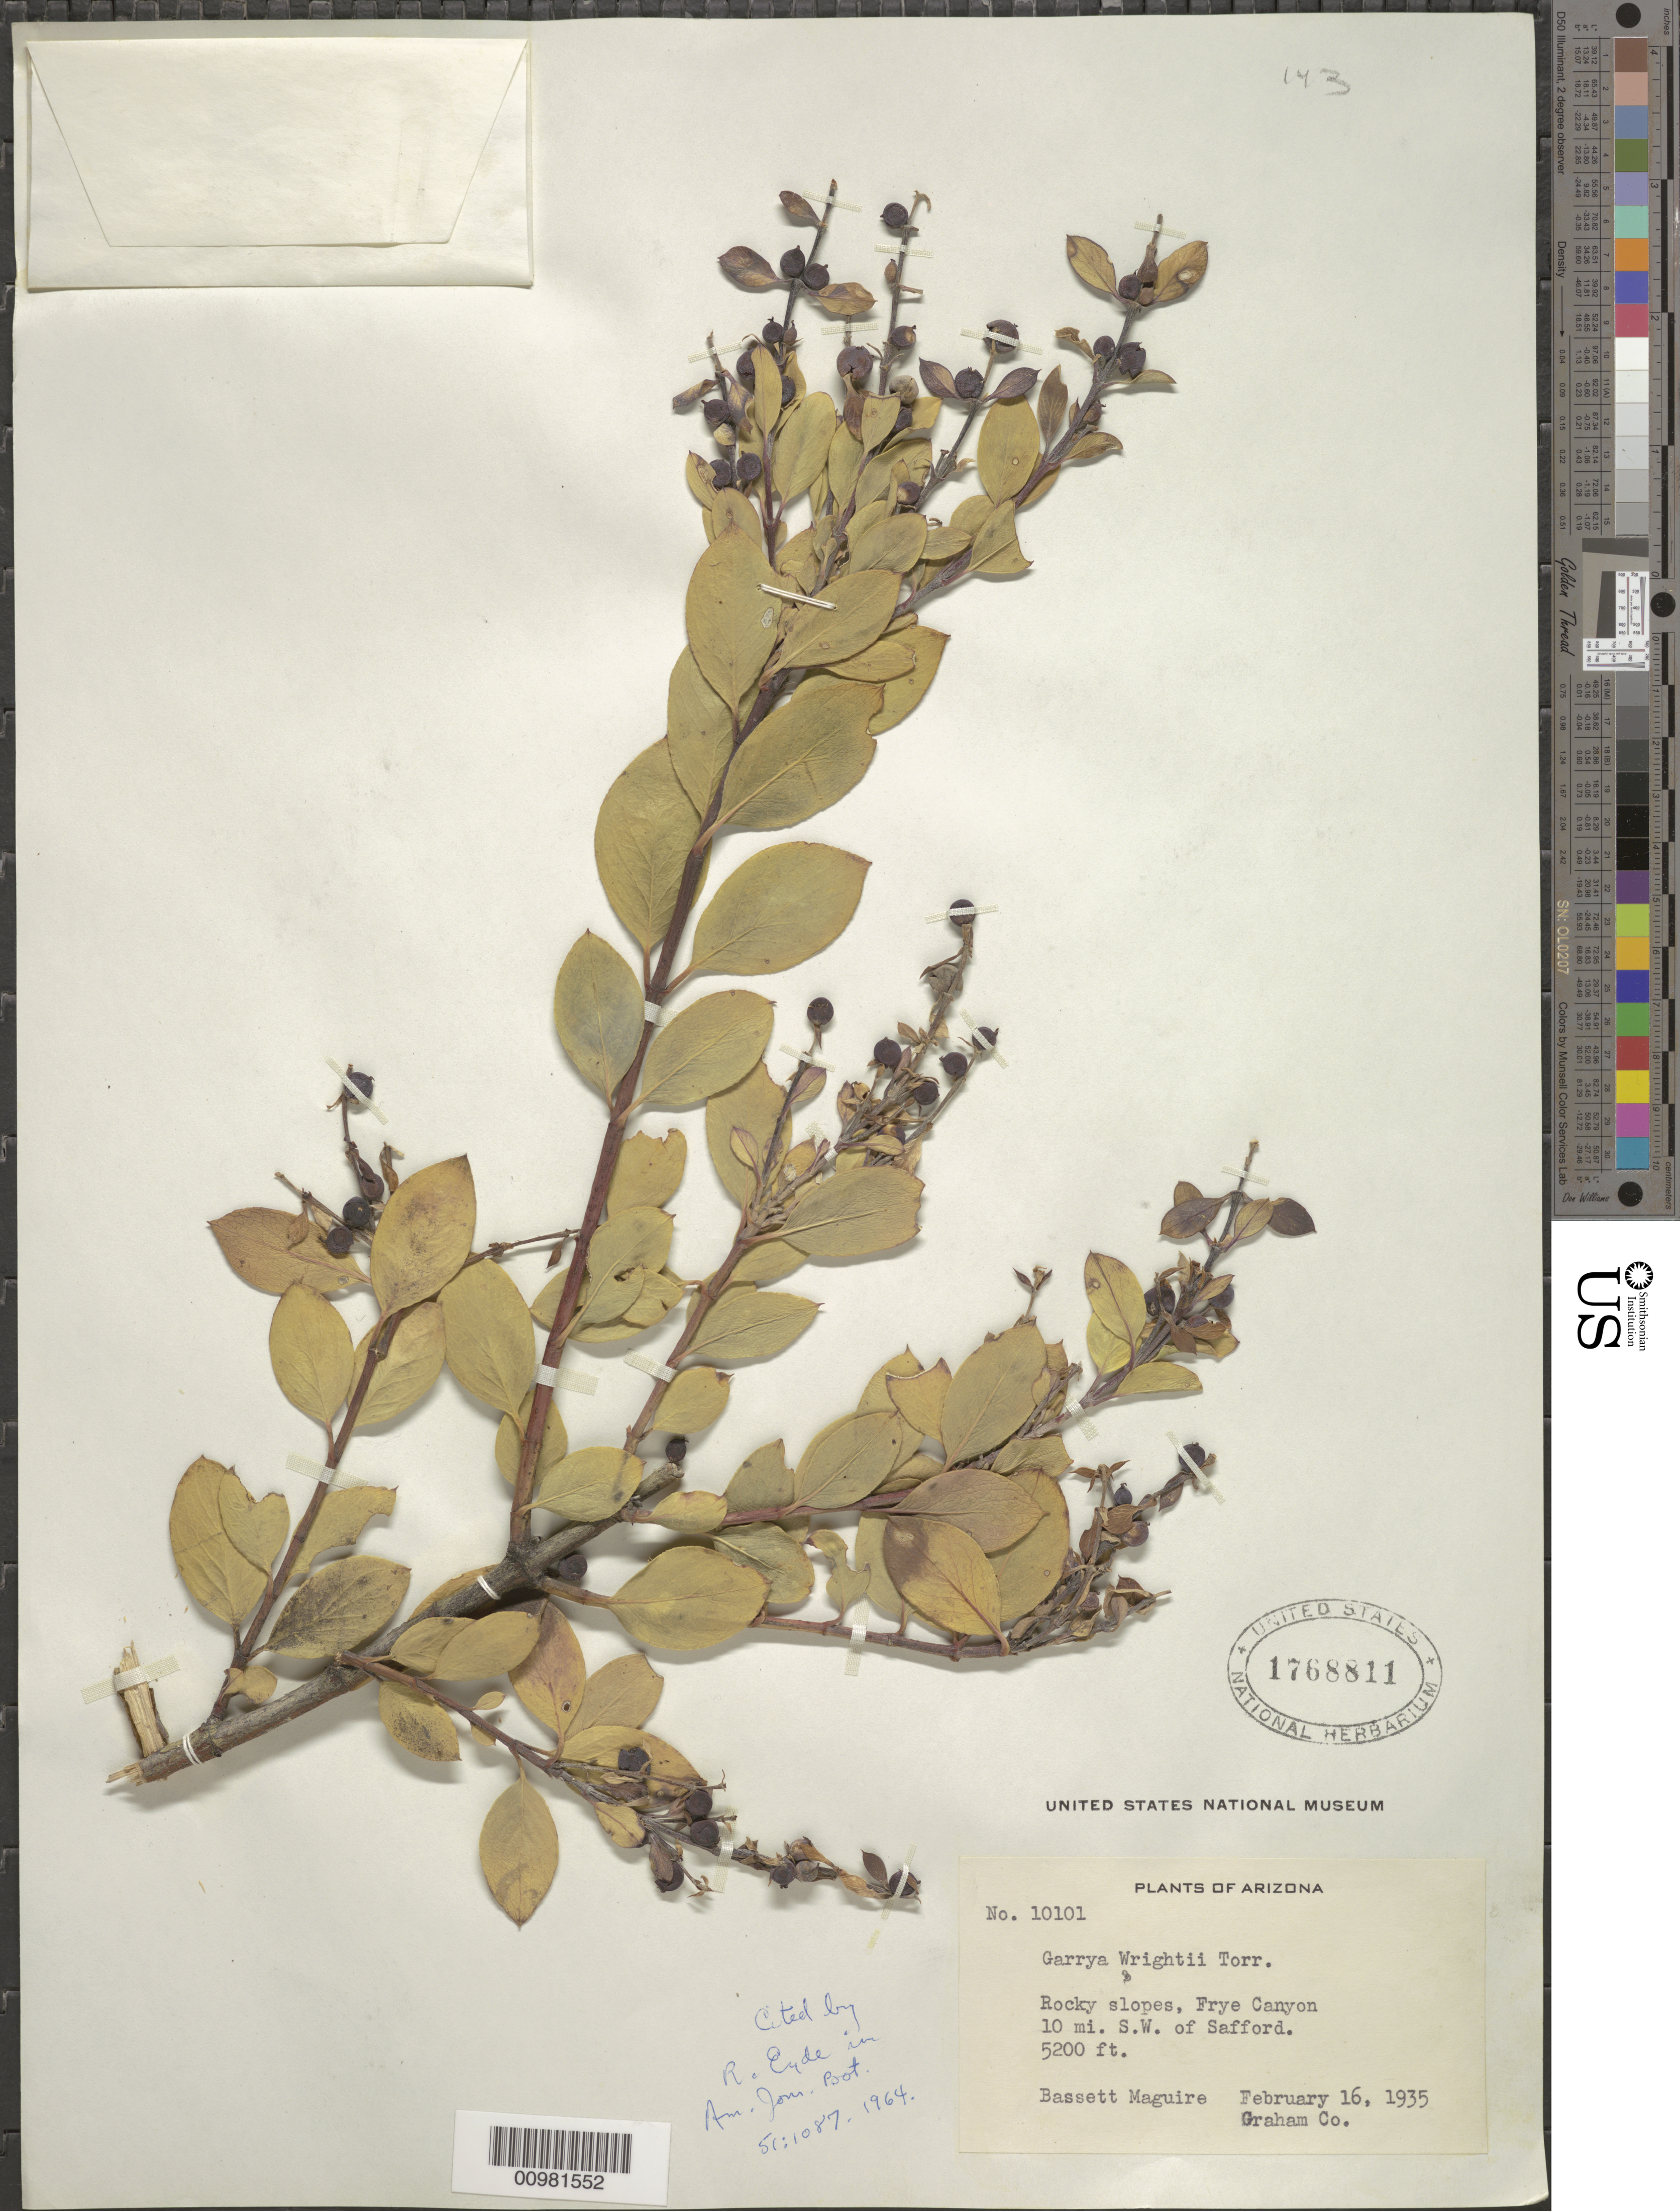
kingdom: Plantae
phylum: Tracheophyta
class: Magnoliopsida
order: Garryales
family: Garryaceae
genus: Garrya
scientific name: Garrya wrightii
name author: Torr.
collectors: B. Maguire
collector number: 10101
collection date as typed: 16 Feb 1935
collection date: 1935-02-16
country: United States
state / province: Arizona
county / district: Graham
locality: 10 mi. SW of Stafford, Frye Canyon, rocky slopes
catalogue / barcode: US 1768811